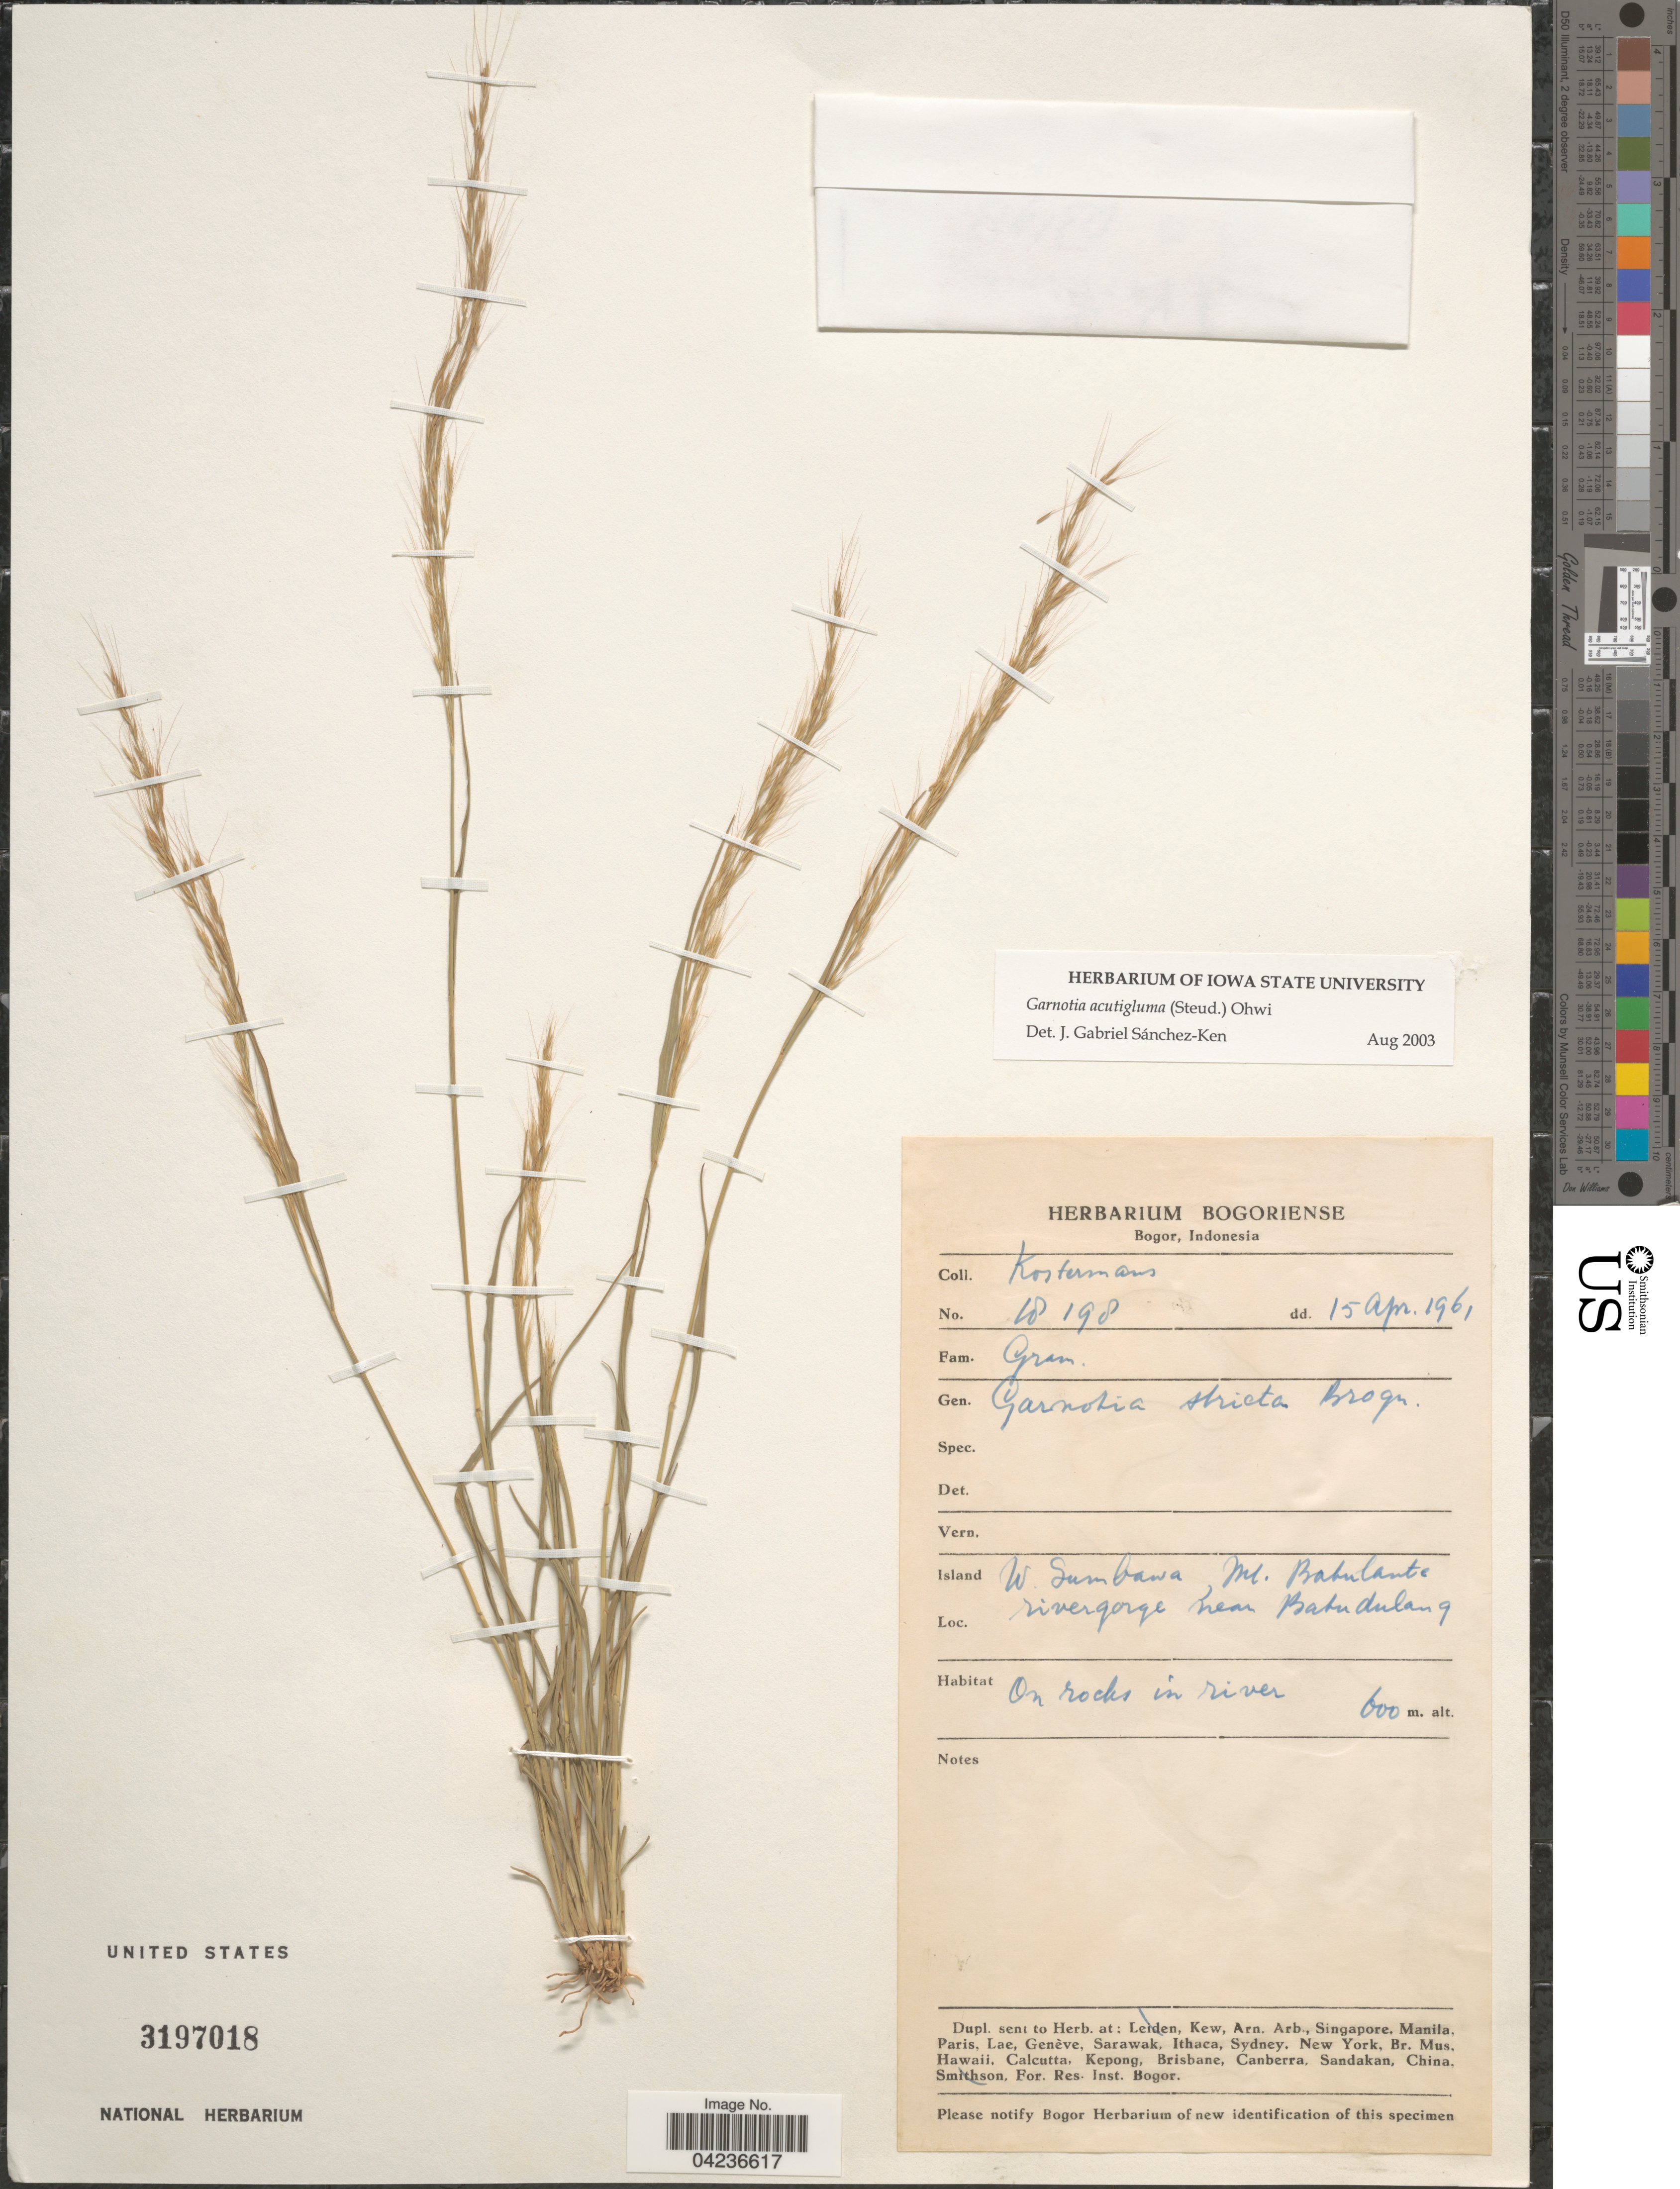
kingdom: Plantae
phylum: Tracheophyta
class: Liliopsida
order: Poales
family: Poaceae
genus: Garnotia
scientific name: Garnotia acutigluma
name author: (Steud.) Ohwi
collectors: Kostermans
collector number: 18198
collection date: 1961-04-15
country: Indonesia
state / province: Nusa Tenggara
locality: W. Sumbawa, Mt. Babulante river gorge near Batudulang. On rocks in river.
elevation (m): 600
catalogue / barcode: US 3197018